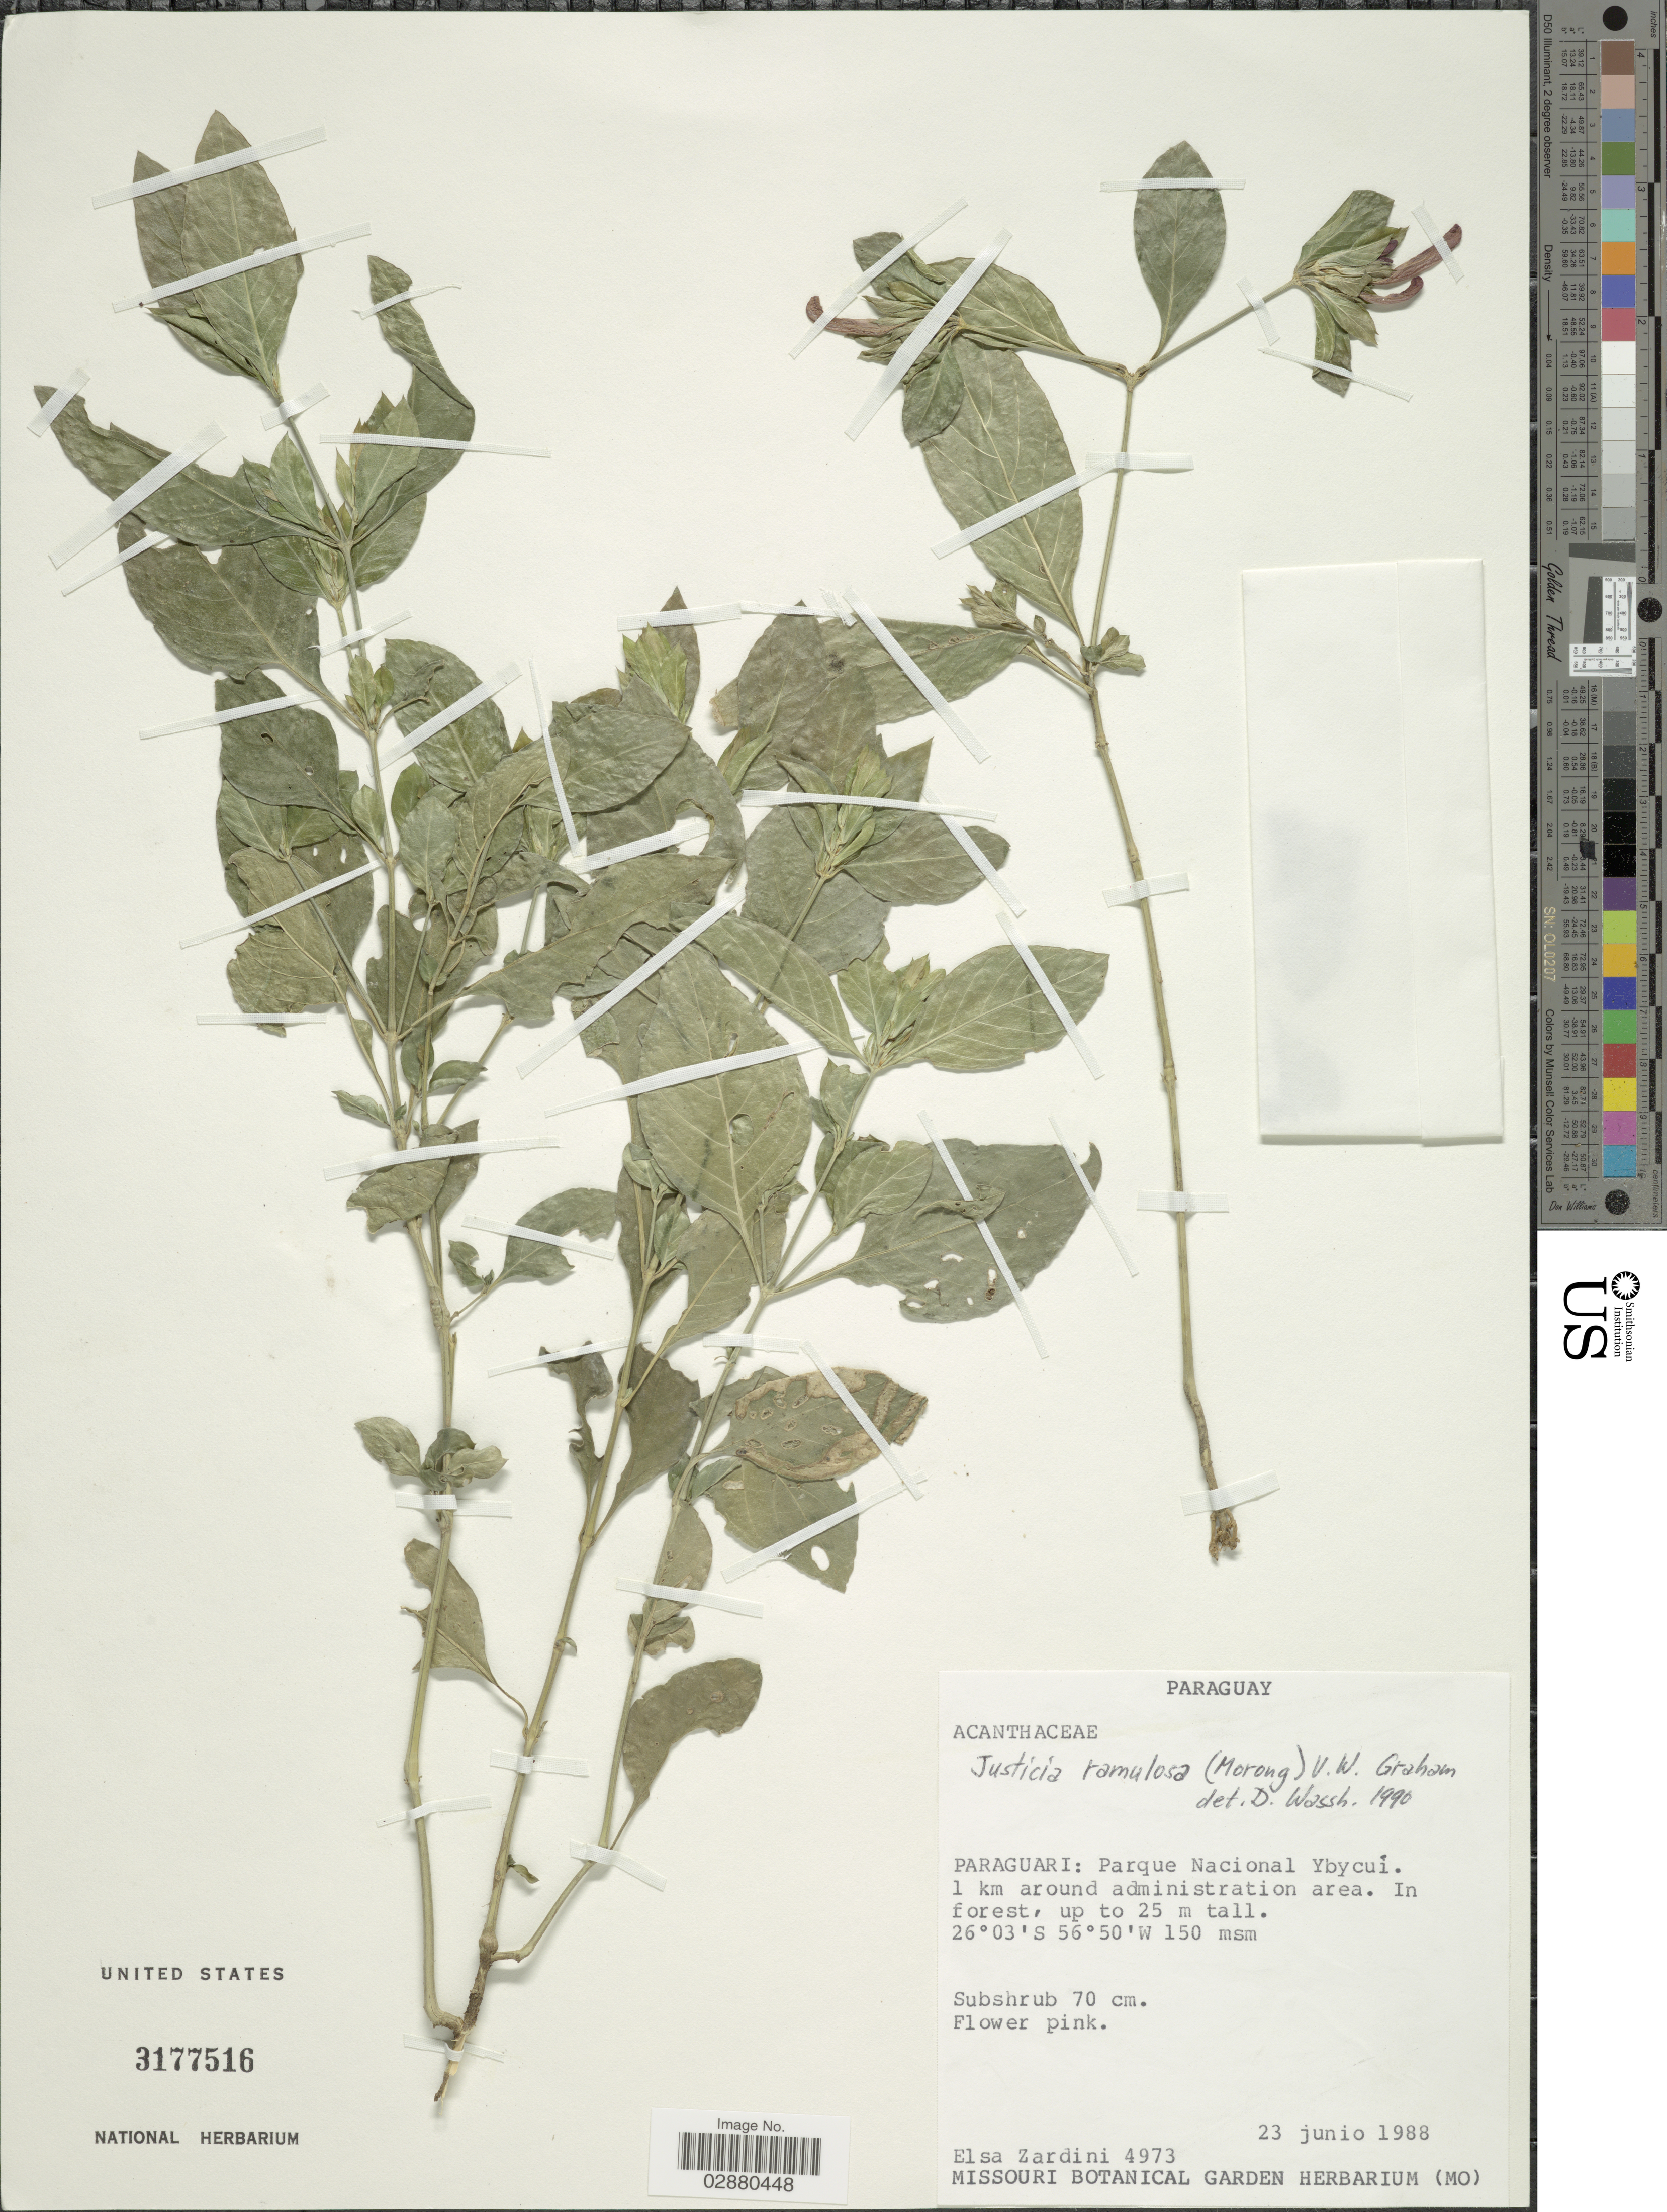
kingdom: Plantae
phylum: Tracheophyta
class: Magnoliopsida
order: Lamiales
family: Acanthaceae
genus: Justicia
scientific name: Justicia ramulosa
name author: (Morong) C. Ezcurra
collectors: E. M. Zardini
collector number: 4973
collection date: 1988-06-23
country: Paraguay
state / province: Paraguari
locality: Parque Nacional Ybycuí. 1 km around administration area.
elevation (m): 150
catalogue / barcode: US 3177516